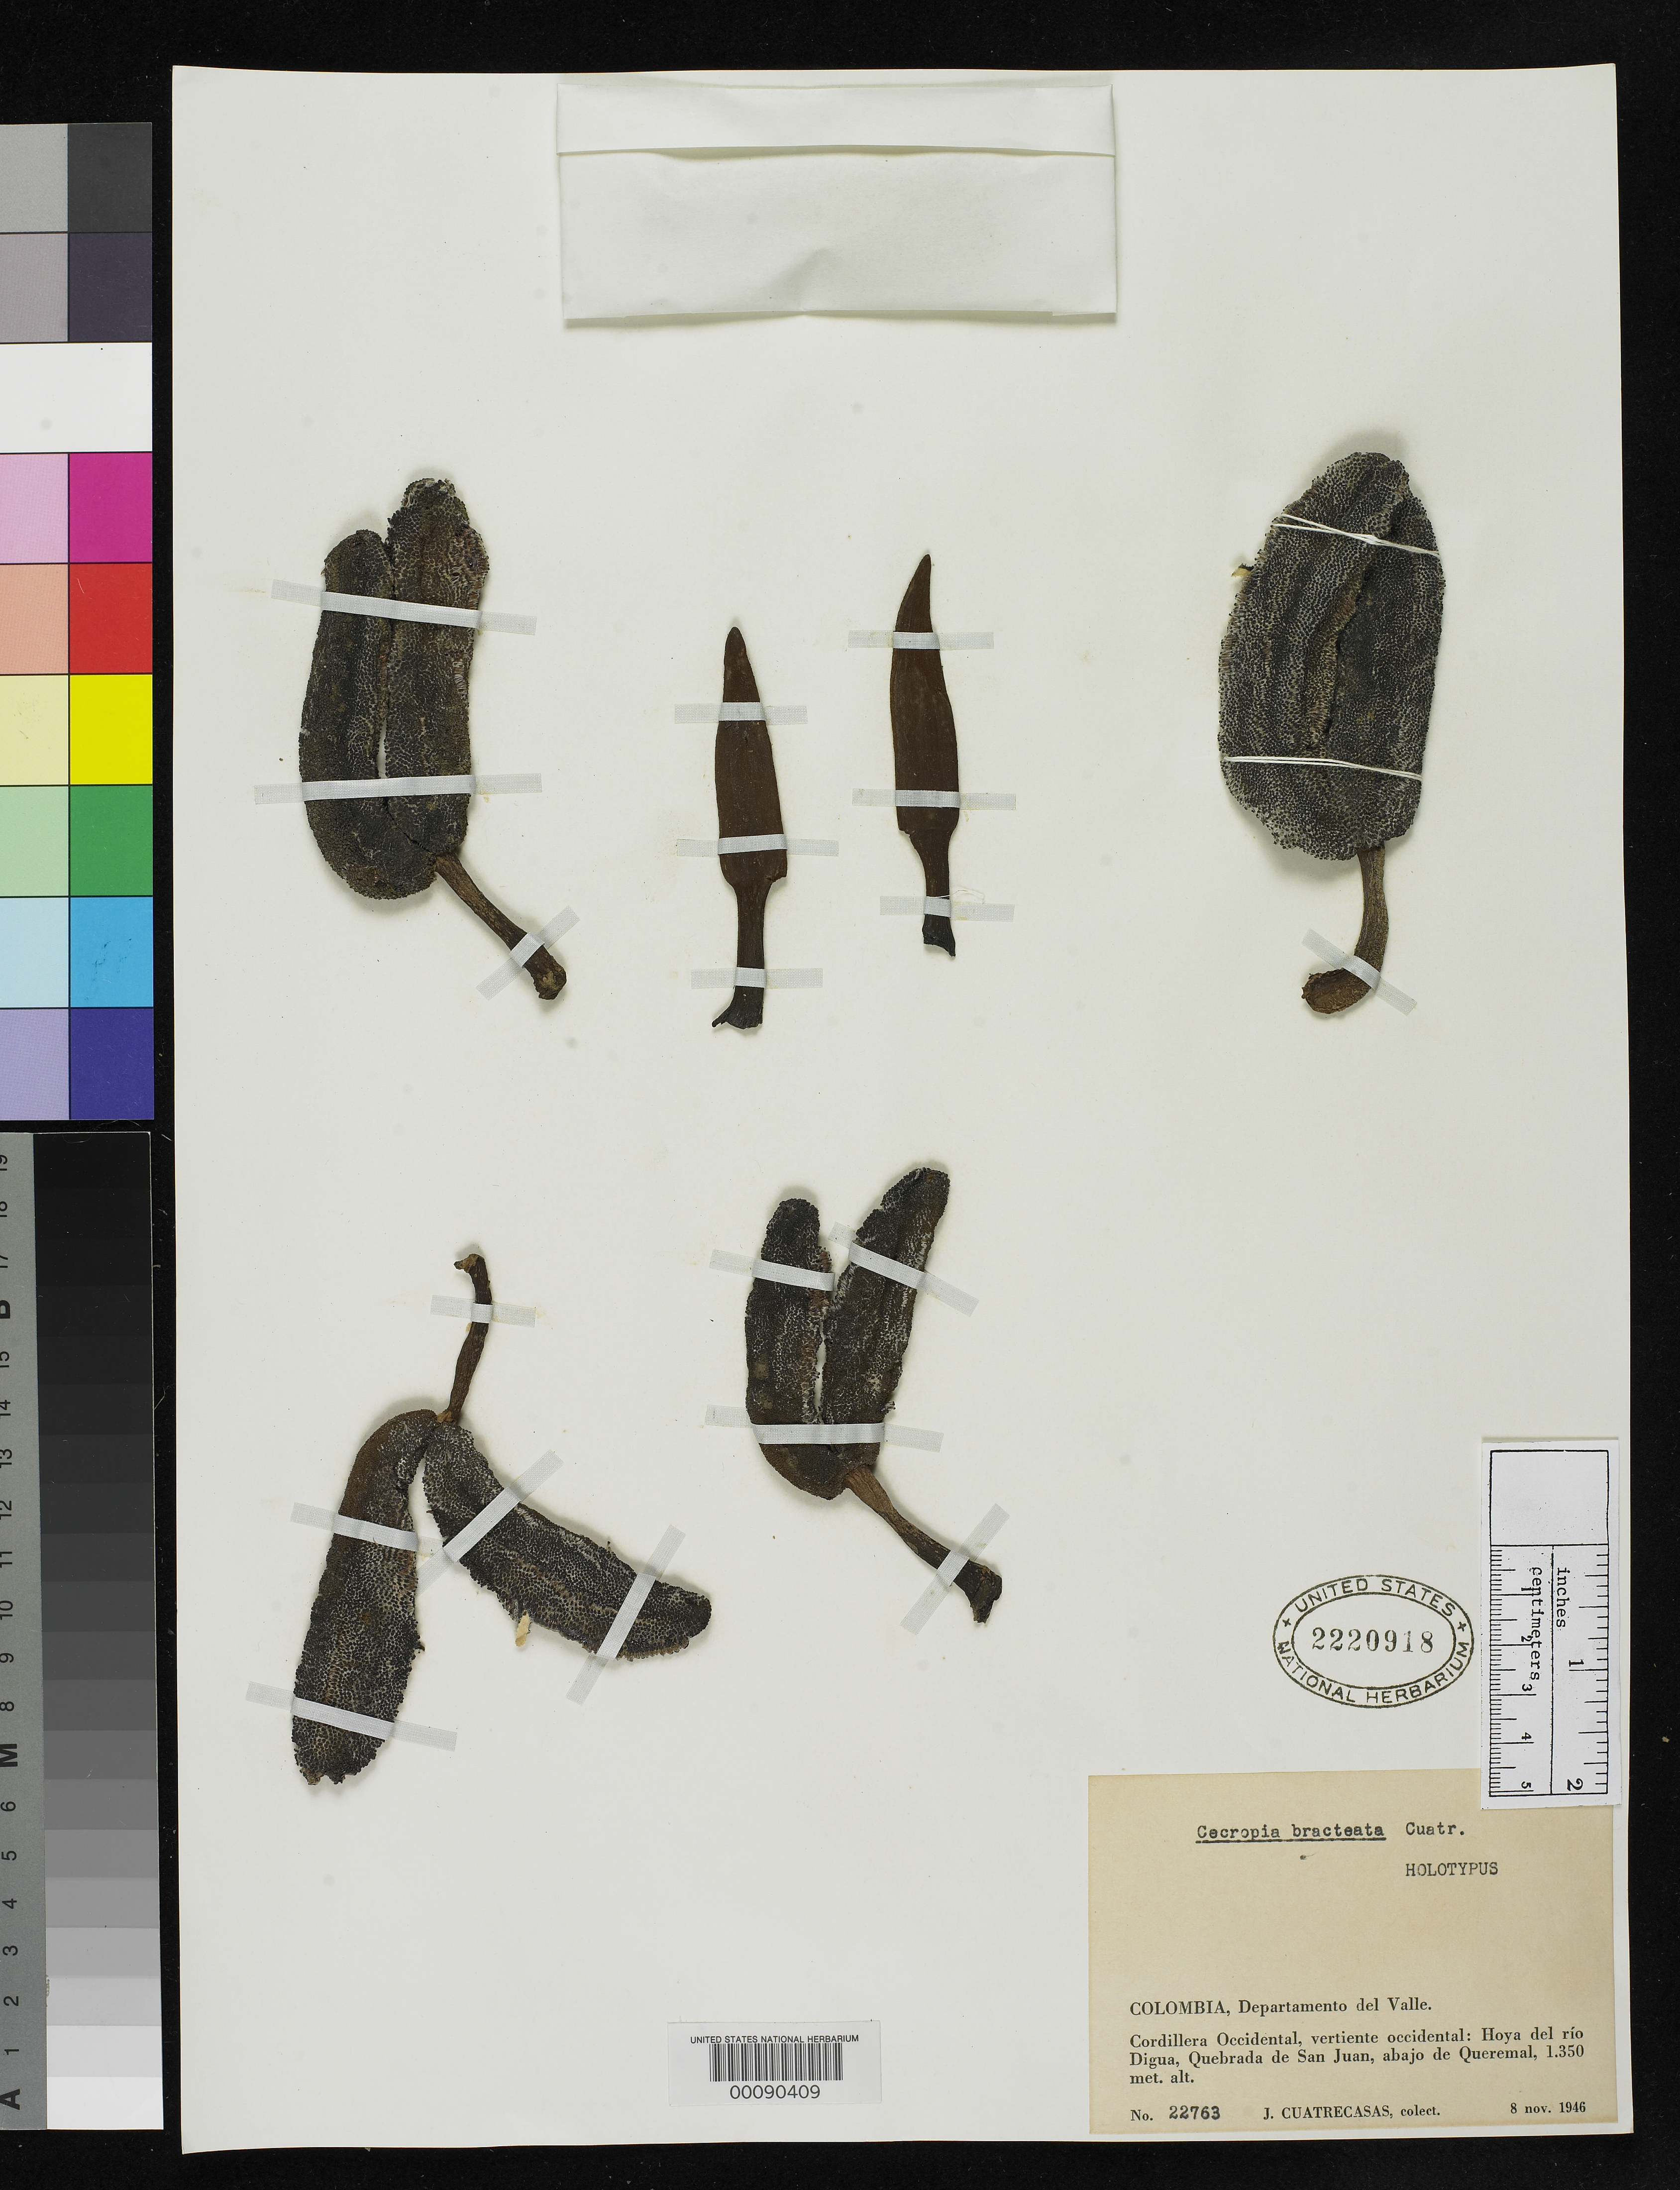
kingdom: Plantae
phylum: Tracheophyta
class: Magnoliopsida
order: Rosales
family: Urticaceae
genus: Cecropia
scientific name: Cecropia bracteata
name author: Cuatrec.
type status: Holotype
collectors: J. Cuatrecasas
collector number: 22763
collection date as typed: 08 Nov 1946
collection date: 1946-11-08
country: Colombia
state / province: Valle del Cauca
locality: Hoya de Rio Digua, Quebrada de San Juan, Abajo de Queremal.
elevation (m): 1350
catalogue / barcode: US 2220918